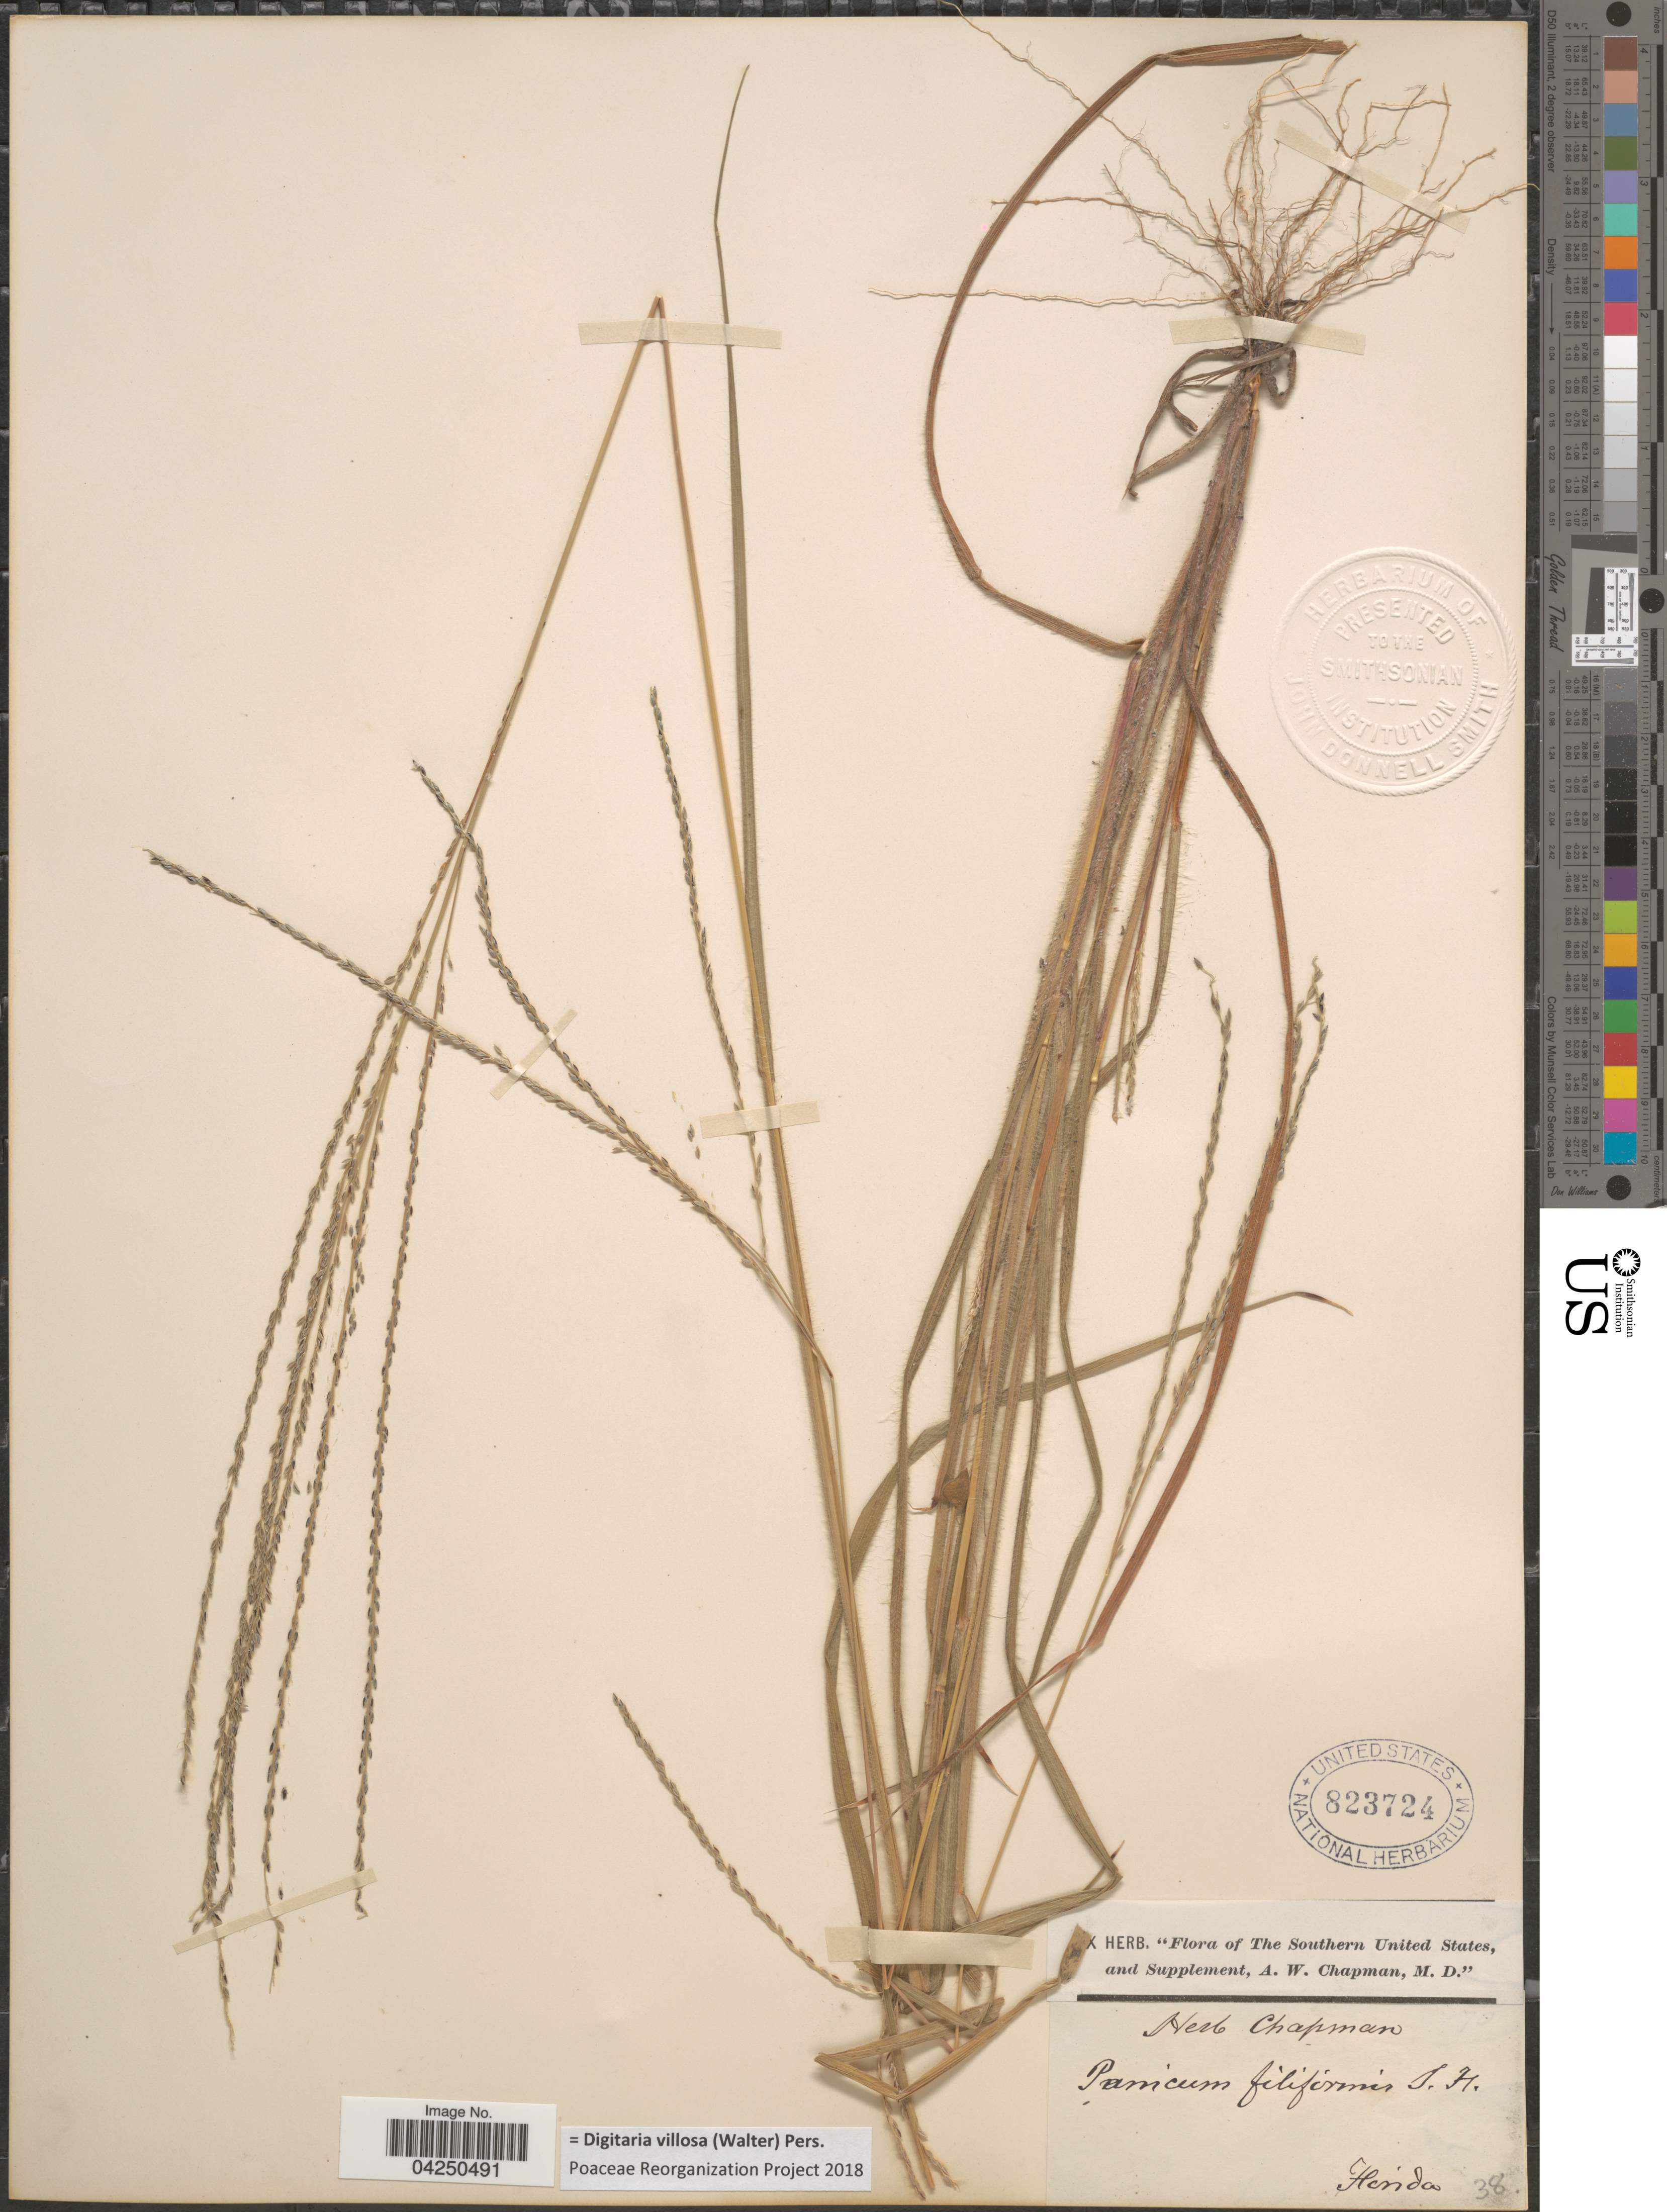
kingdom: Plantae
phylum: Tracheophyta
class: Liliopsida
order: Poales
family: Poaceae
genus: Digitaria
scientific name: Digitaria villosa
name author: (Walter) Pers.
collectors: ex herb. A.W. Chapman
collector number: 38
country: United States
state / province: Florida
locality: The Southern United States.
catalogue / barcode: US 823724